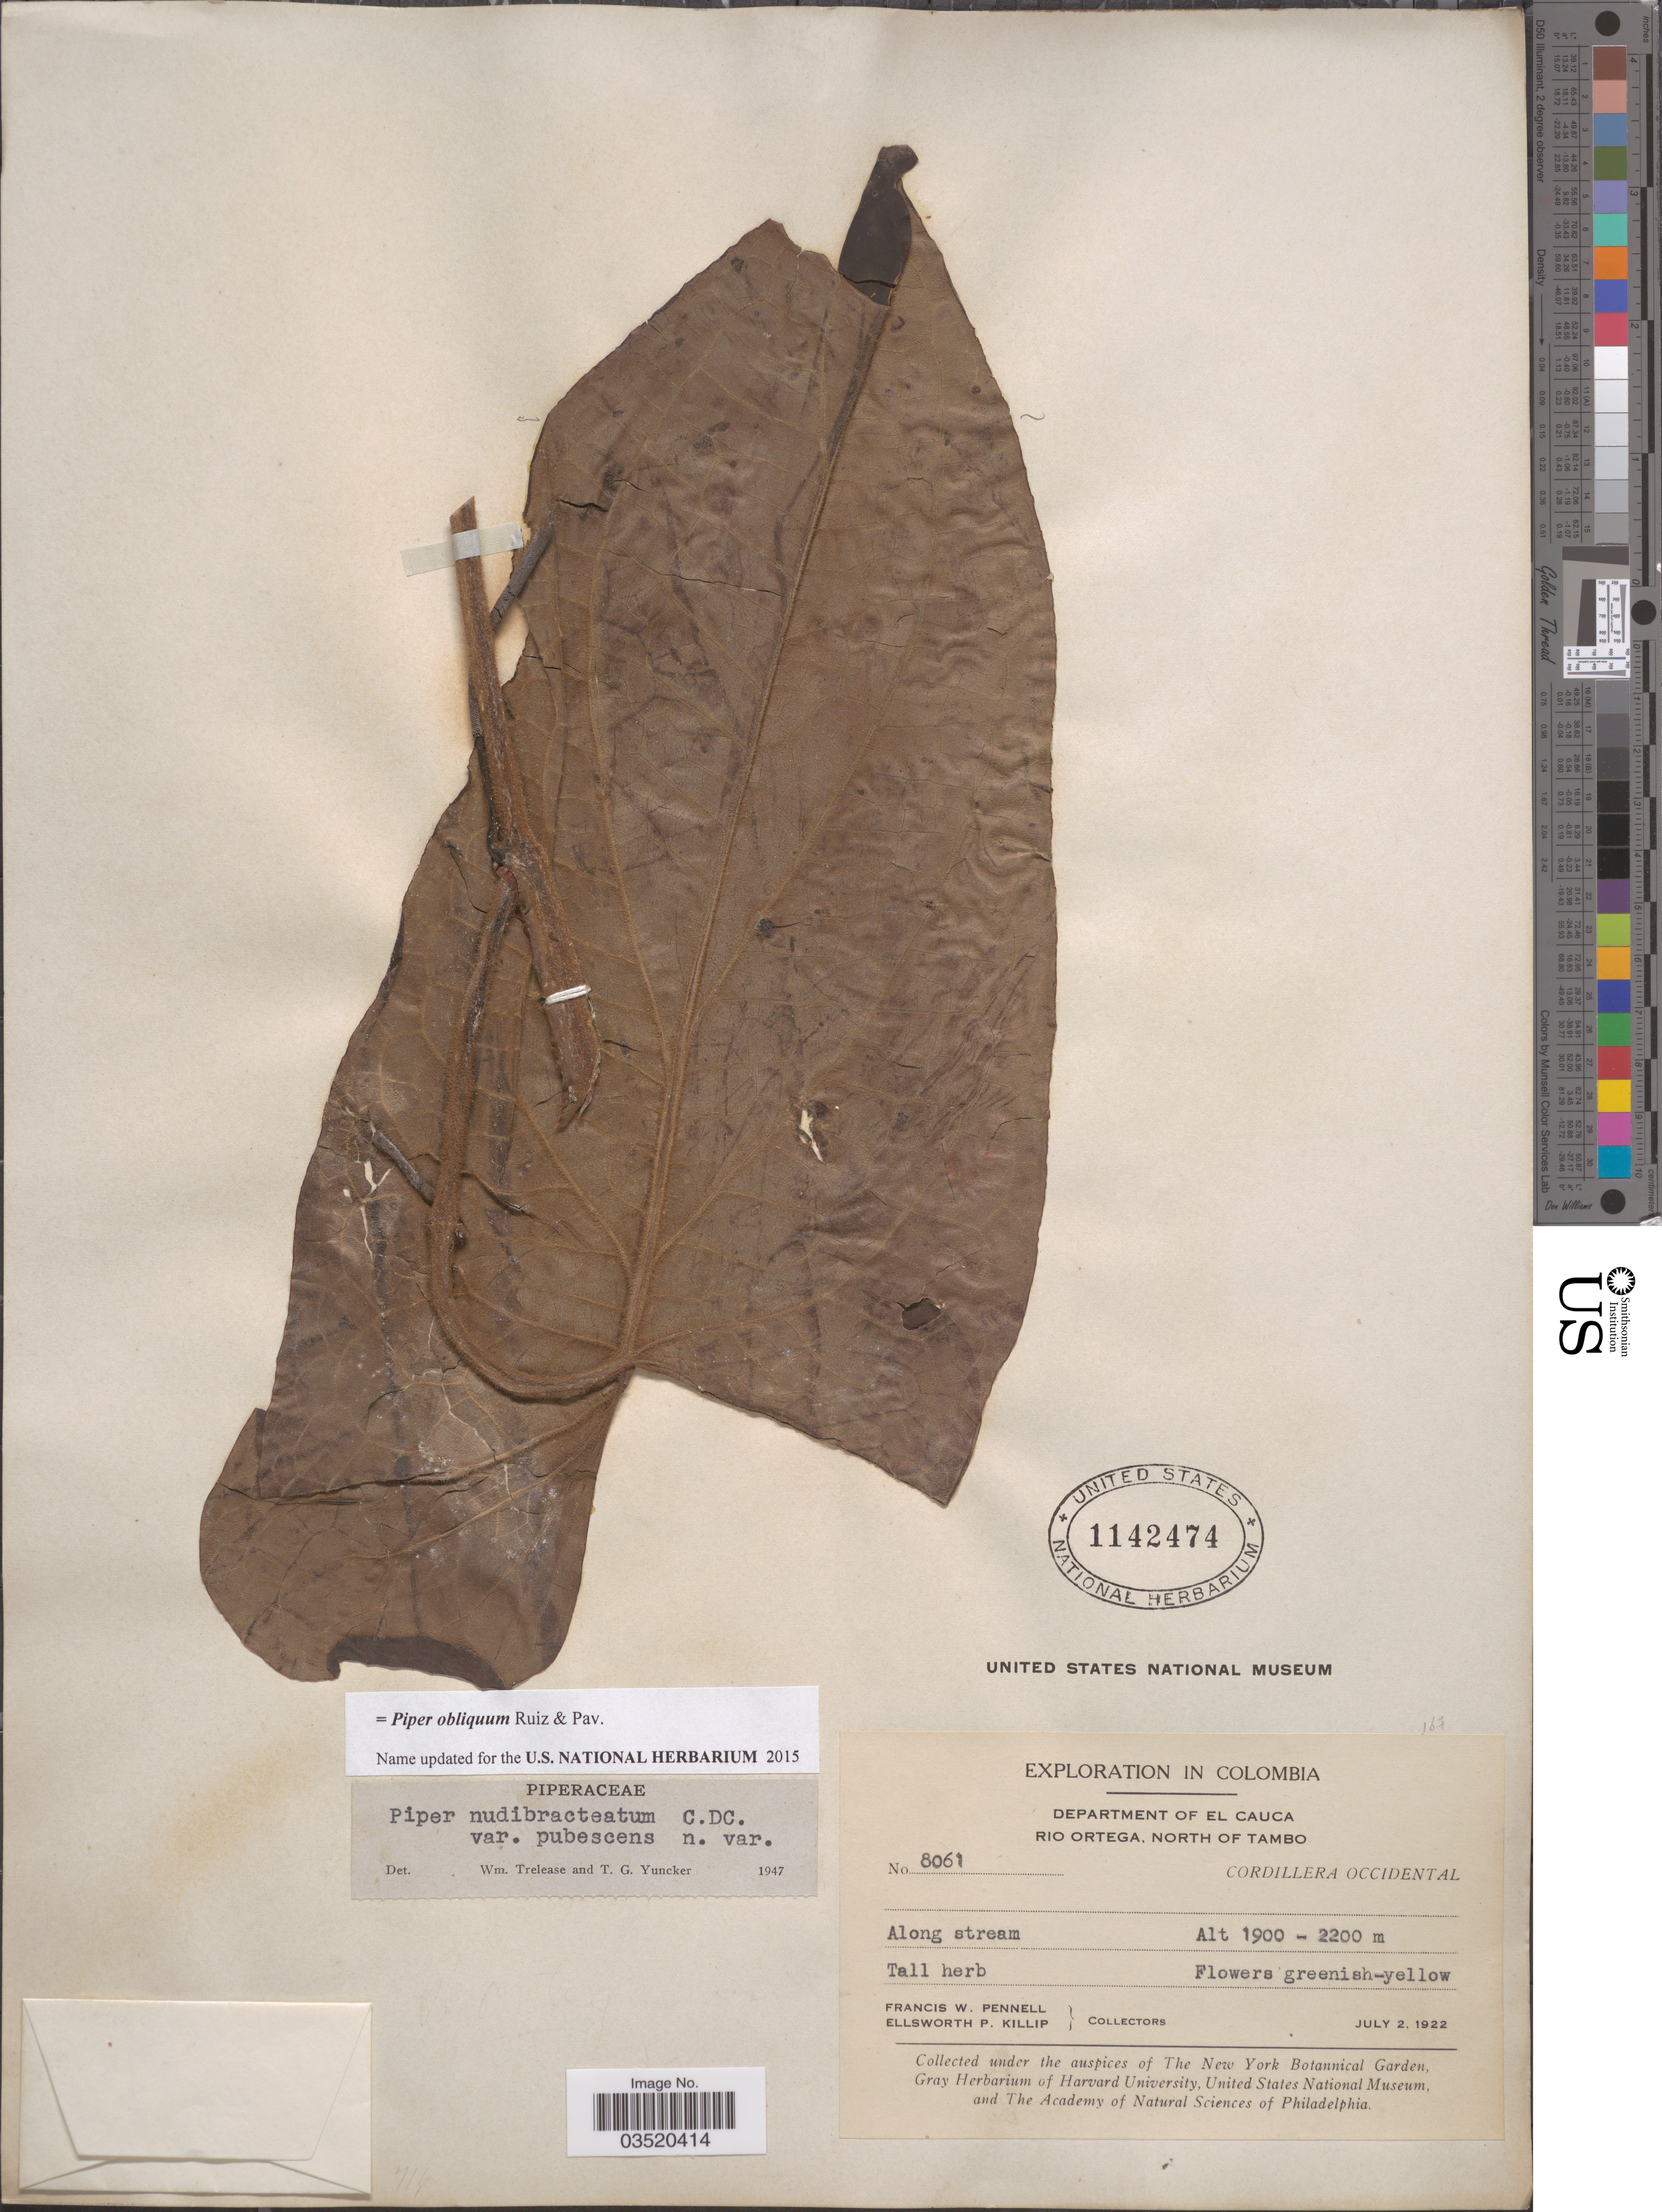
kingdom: Plantae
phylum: Tracheophyta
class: Magnoliopsida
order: Piperales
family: Piperaceae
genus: Piper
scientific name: Piper obliquum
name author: Ruiz & Pav.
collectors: F. W. Pennell & E. P. Killip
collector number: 8061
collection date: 1922-07-02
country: Colombia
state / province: Cauca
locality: Department of El Cauca. Rio Ortega, north of Tambo. Cordillera Occidental.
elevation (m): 1900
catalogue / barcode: US 1142474